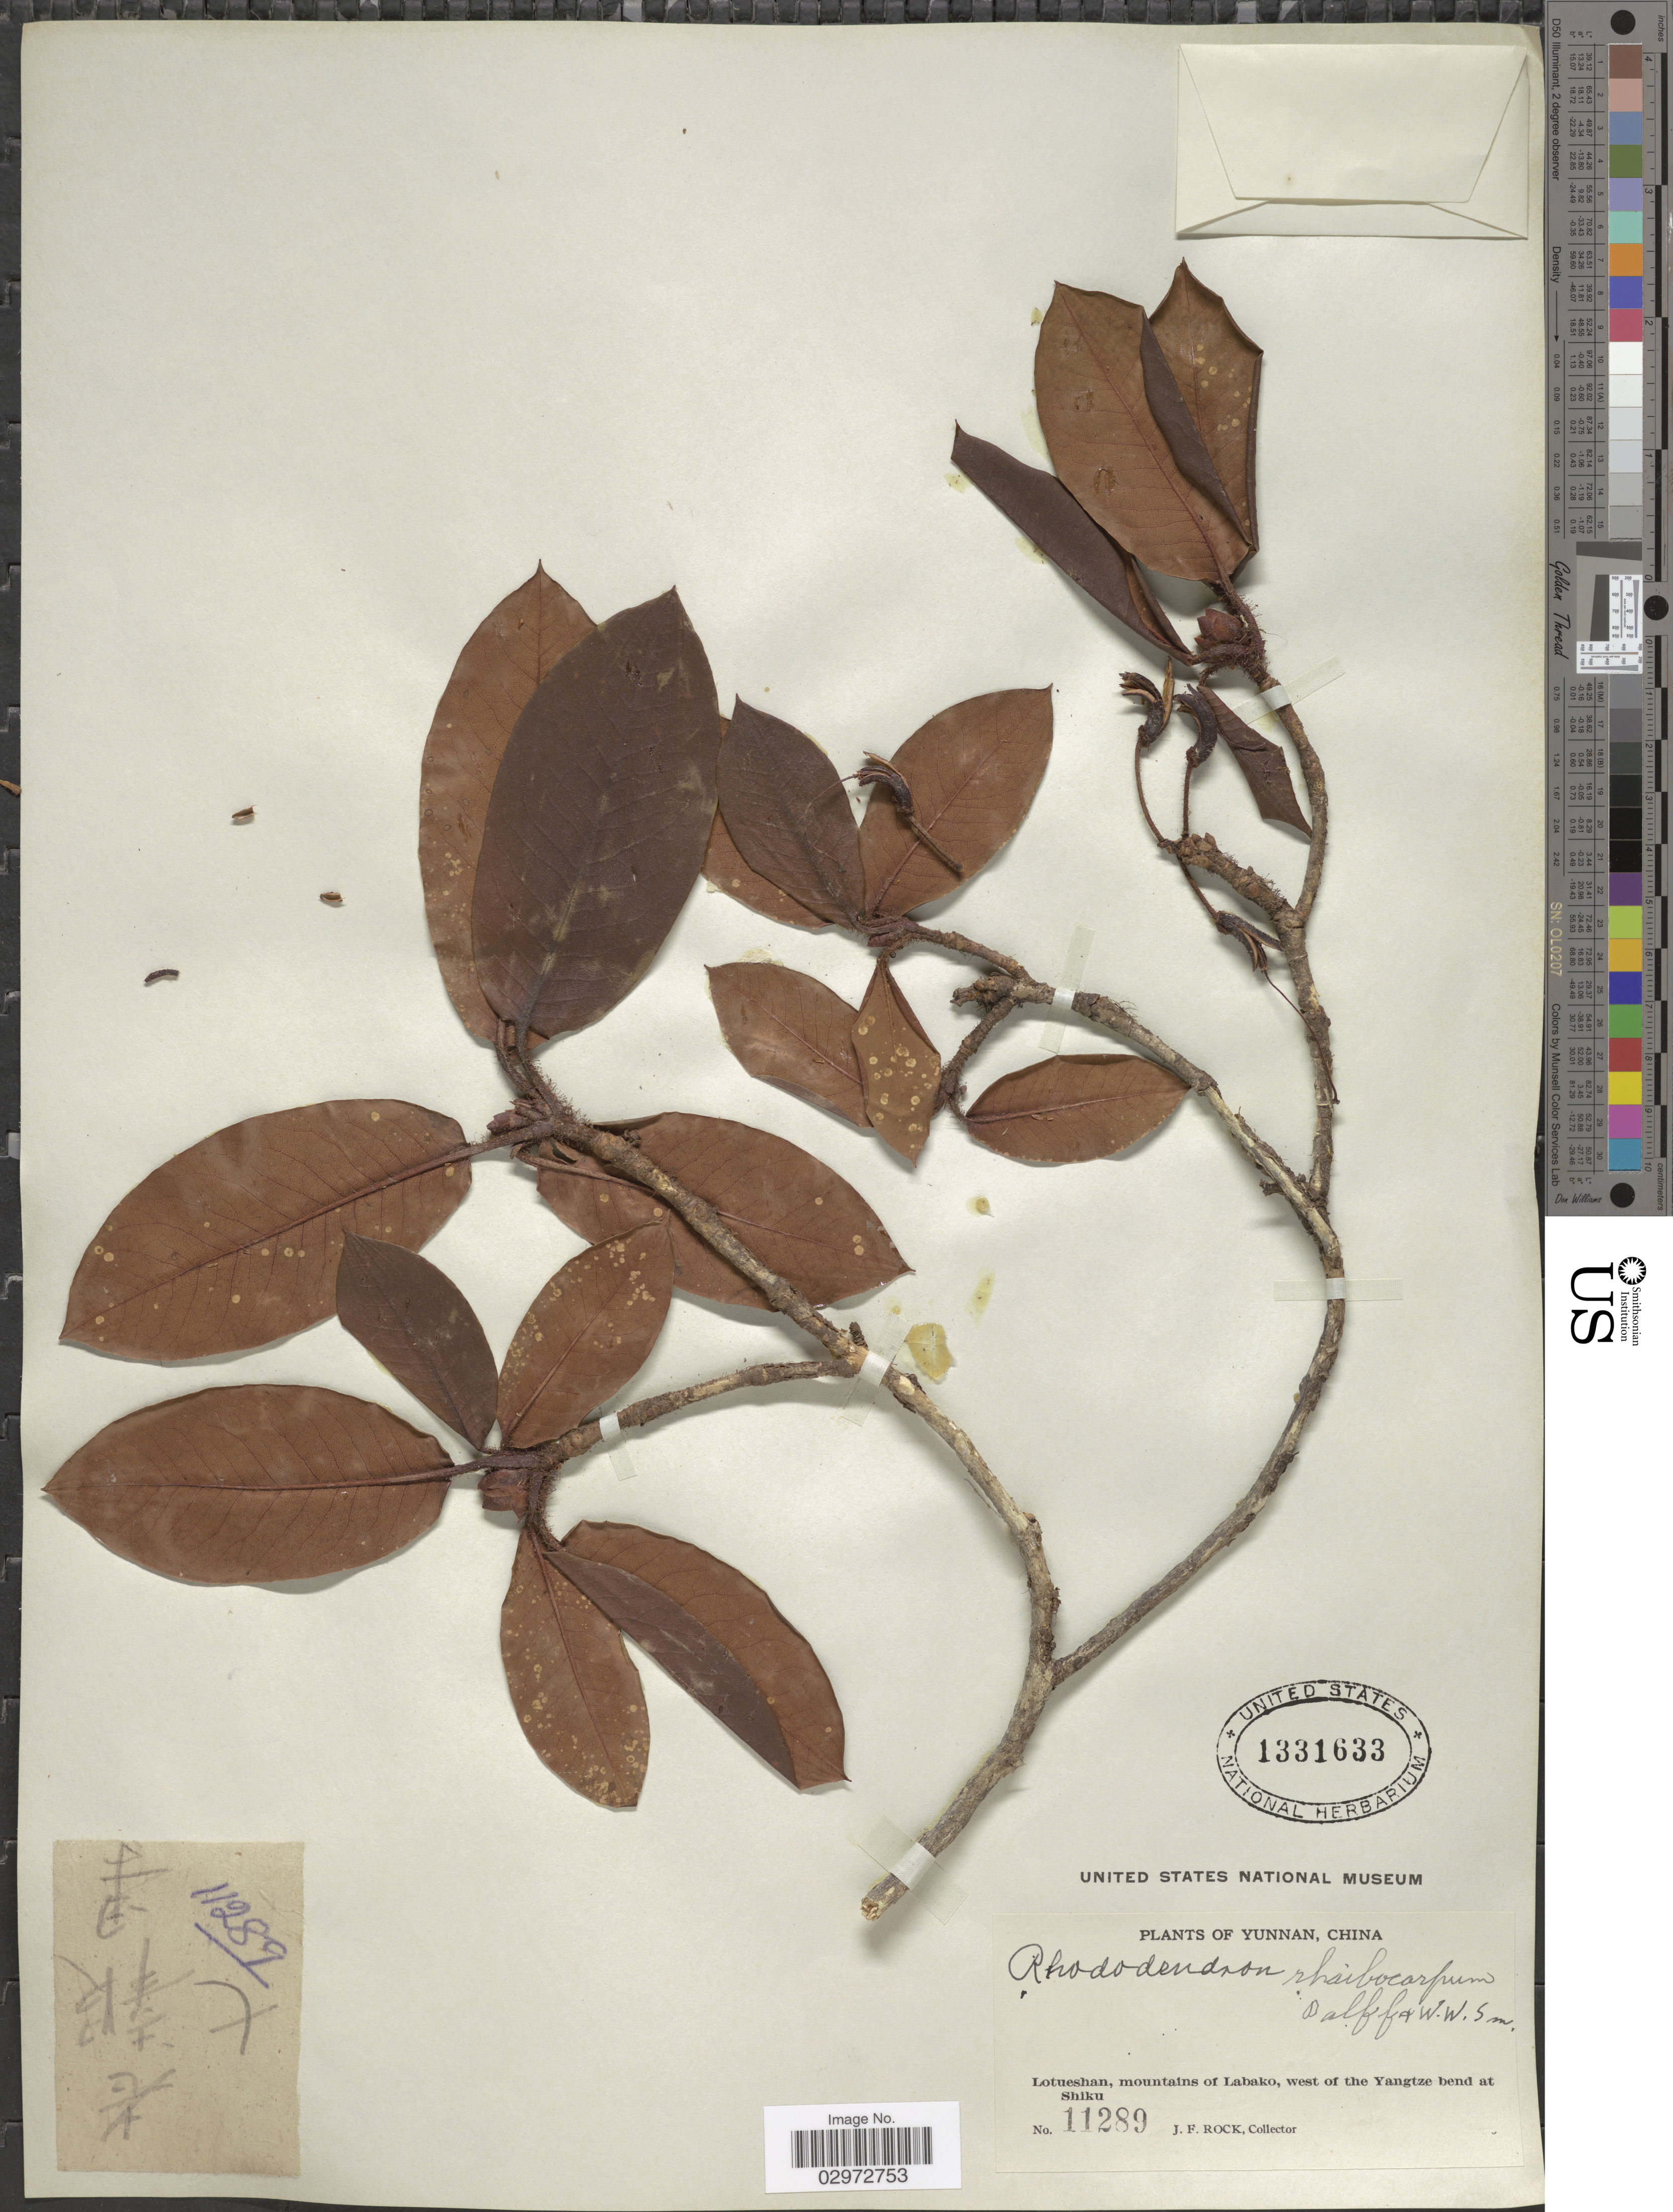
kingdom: Plantae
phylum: Tracheophyta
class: Magnoliopsida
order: Ericales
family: Ericaceae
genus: Rhododendron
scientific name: Rhododendron rhaibocarpum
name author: Balf. f. & W.W. Sm.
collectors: J. Rock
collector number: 11289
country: China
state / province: Yunnan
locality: Lotueshan, mountains of Labako, west of the Yangtze bend at Shiku.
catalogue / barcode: US 1331633